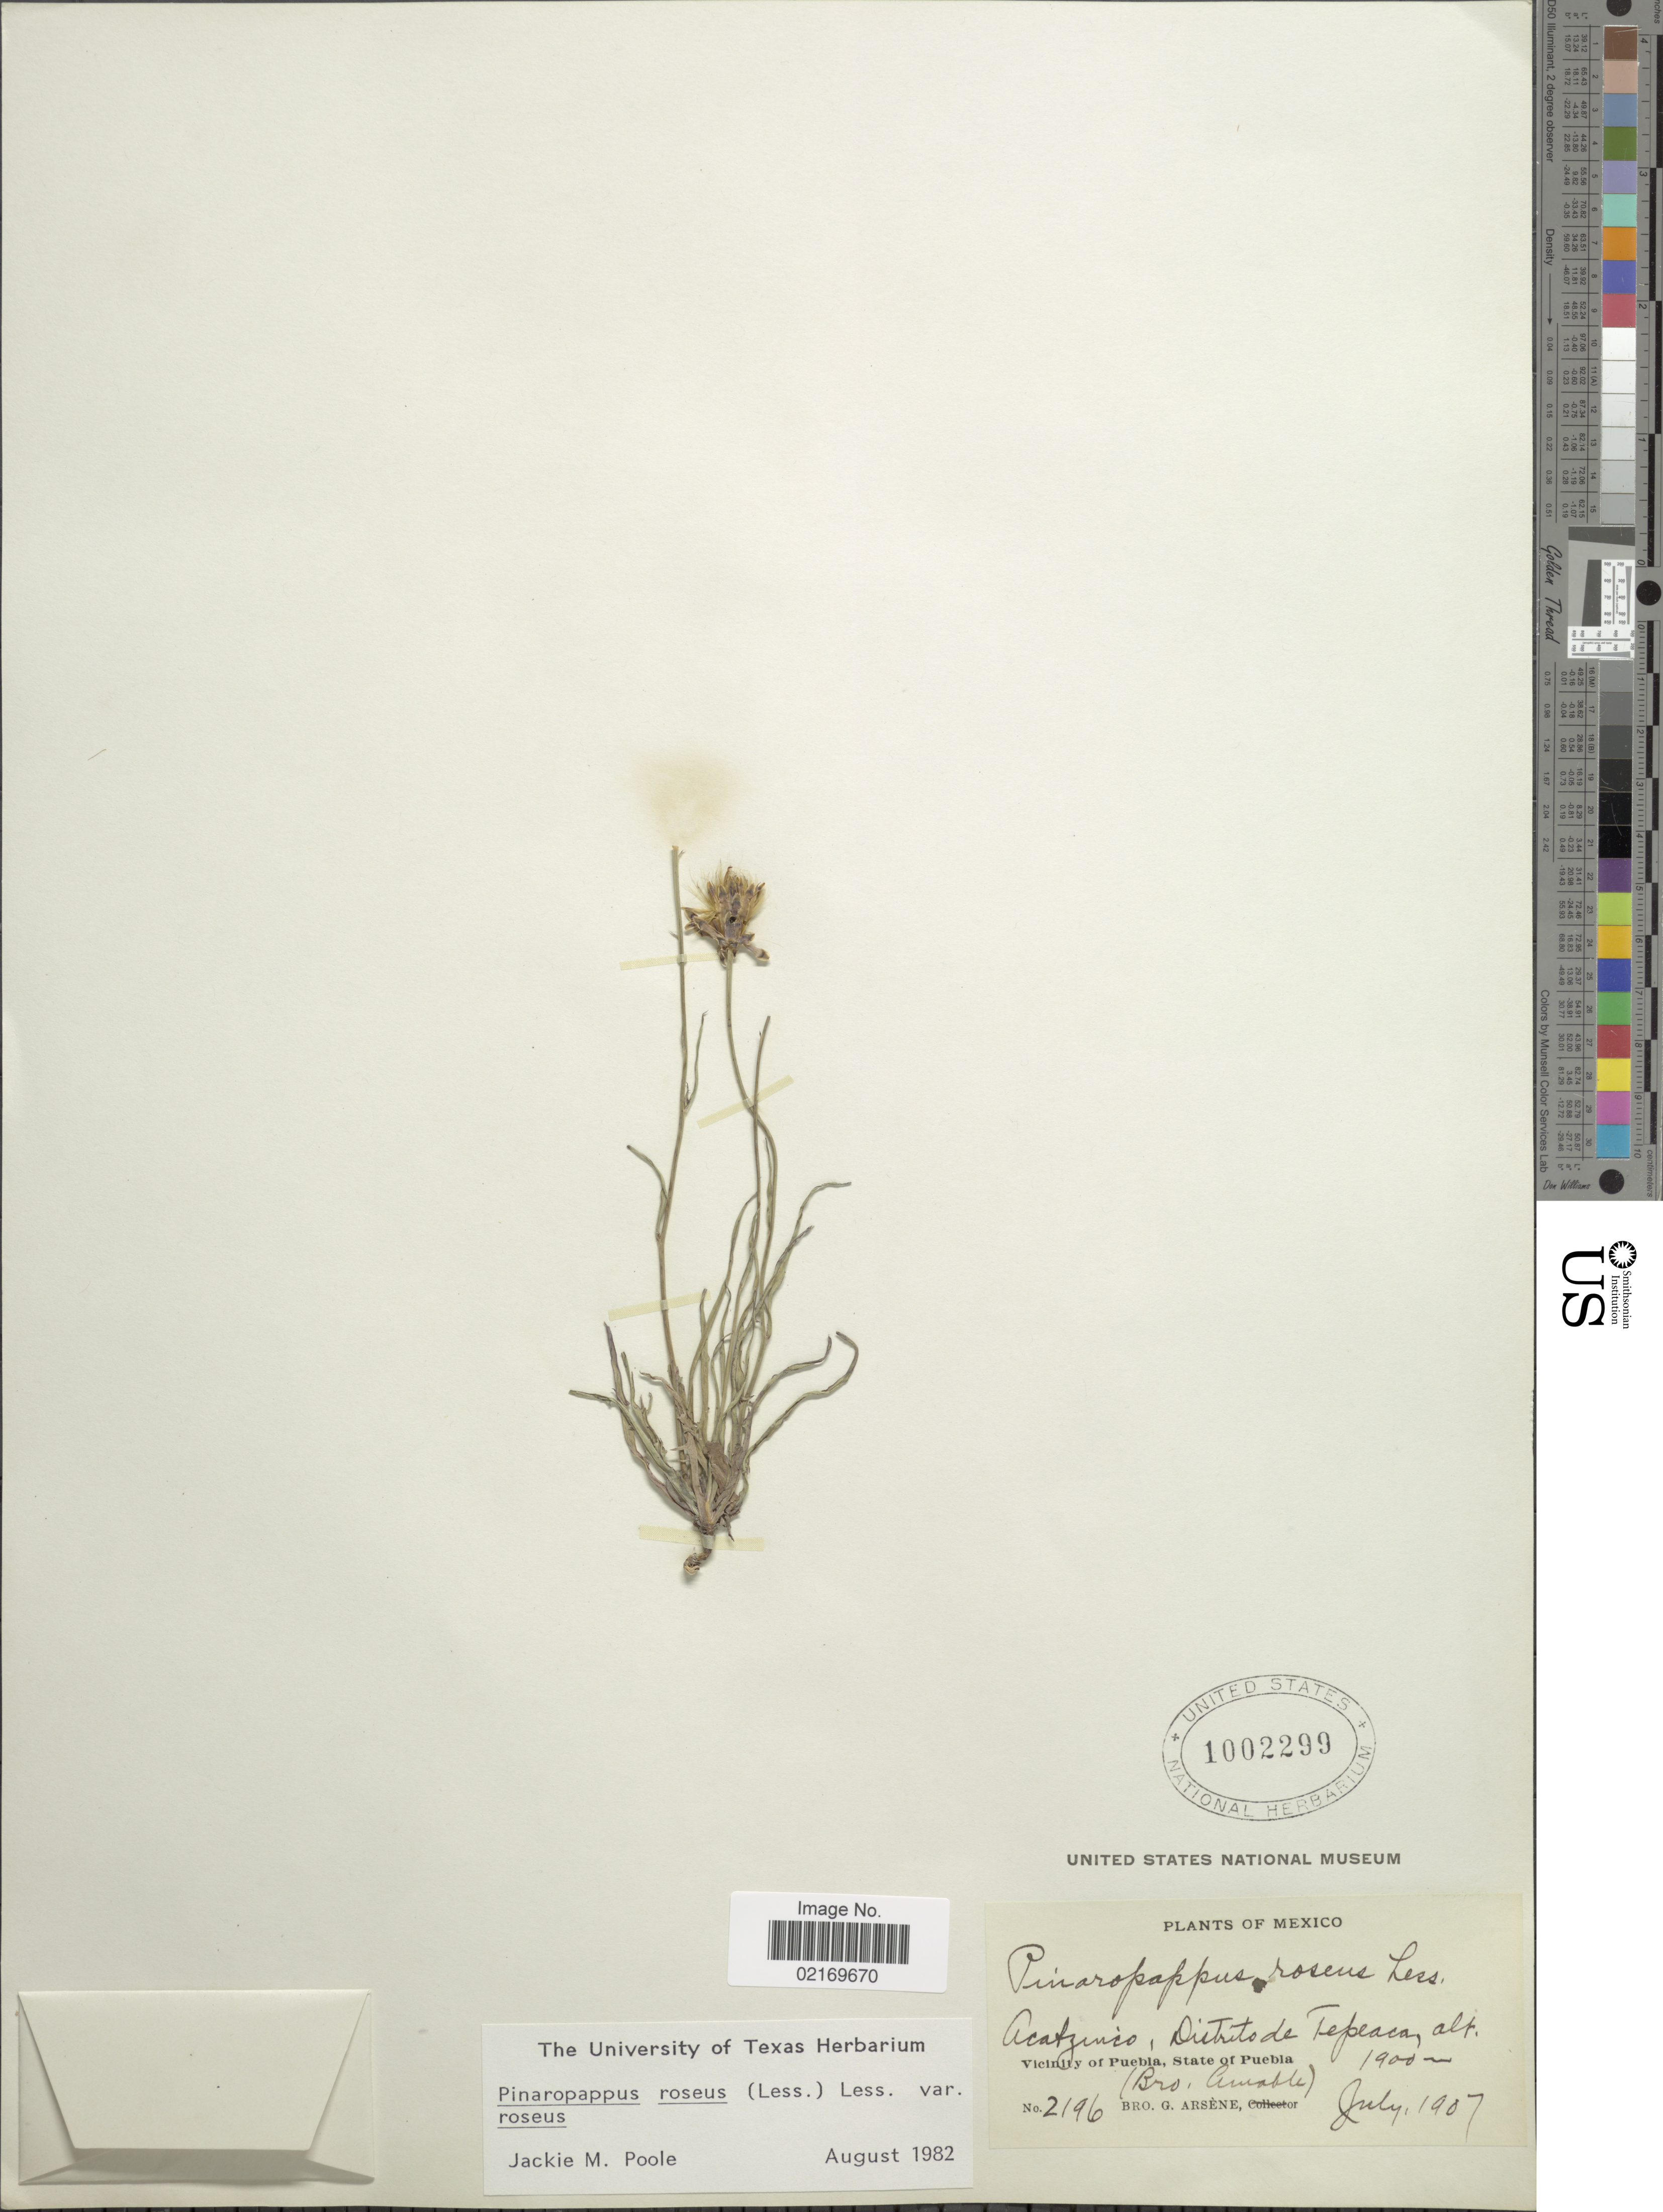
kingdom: Plantae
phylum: Tracheophyta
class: Magnoliopsida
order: Asterales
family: Asteraceae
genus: Pinaropappus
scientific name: Pinaropappus roseus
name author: Less.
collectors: B. Amable & Bro. G. Arsène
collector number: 2196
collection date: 1907-07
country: Mexico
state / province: Puebla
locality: Acatzinco, Distrito de Tepeaca, Vicinity of Puebla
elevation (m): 1900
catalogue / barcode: US 1002299